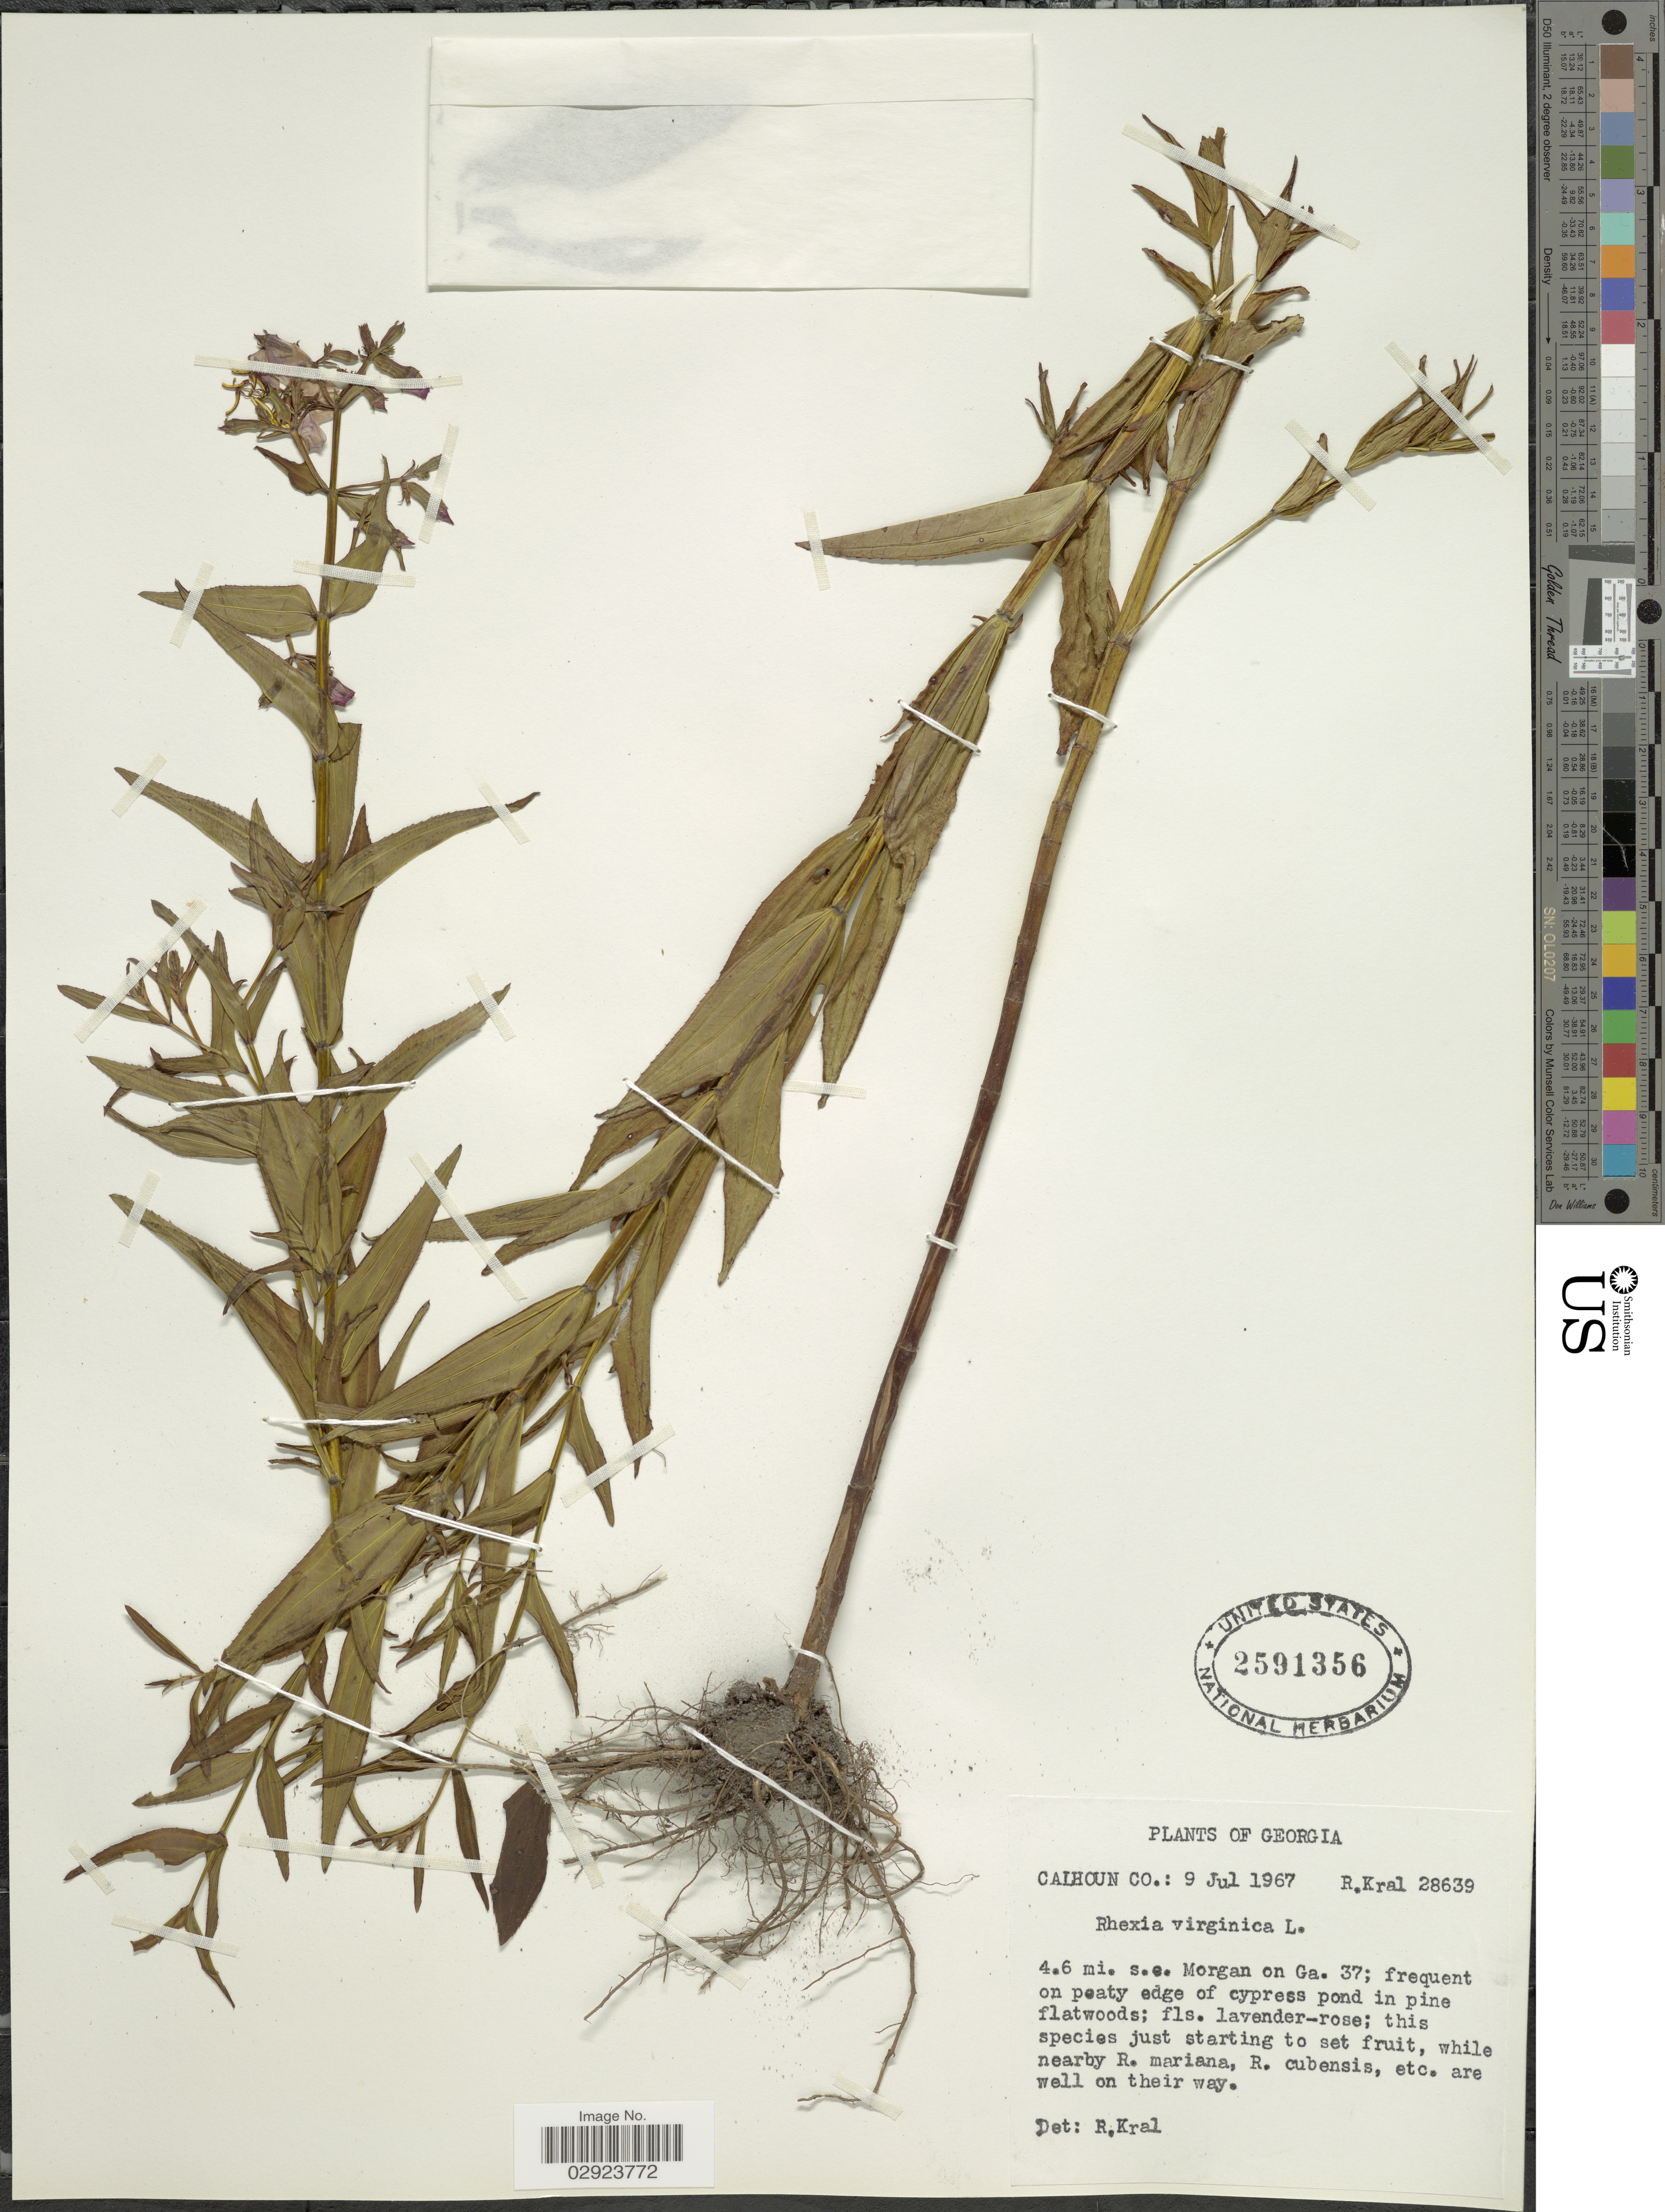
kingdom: Plantae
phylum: Tracheophyta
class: Magnoliopsida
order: Myrtales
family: Melastomataceae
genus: Rhexia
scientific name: Rhexia virginica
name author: L.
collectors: R. Kral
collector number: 28639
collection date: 1967-07-09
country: United States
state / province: Georgia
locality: Calhoun Co. 4.6 mi. s.e. Morgan on Ga. 37.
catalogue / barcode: US 2591356